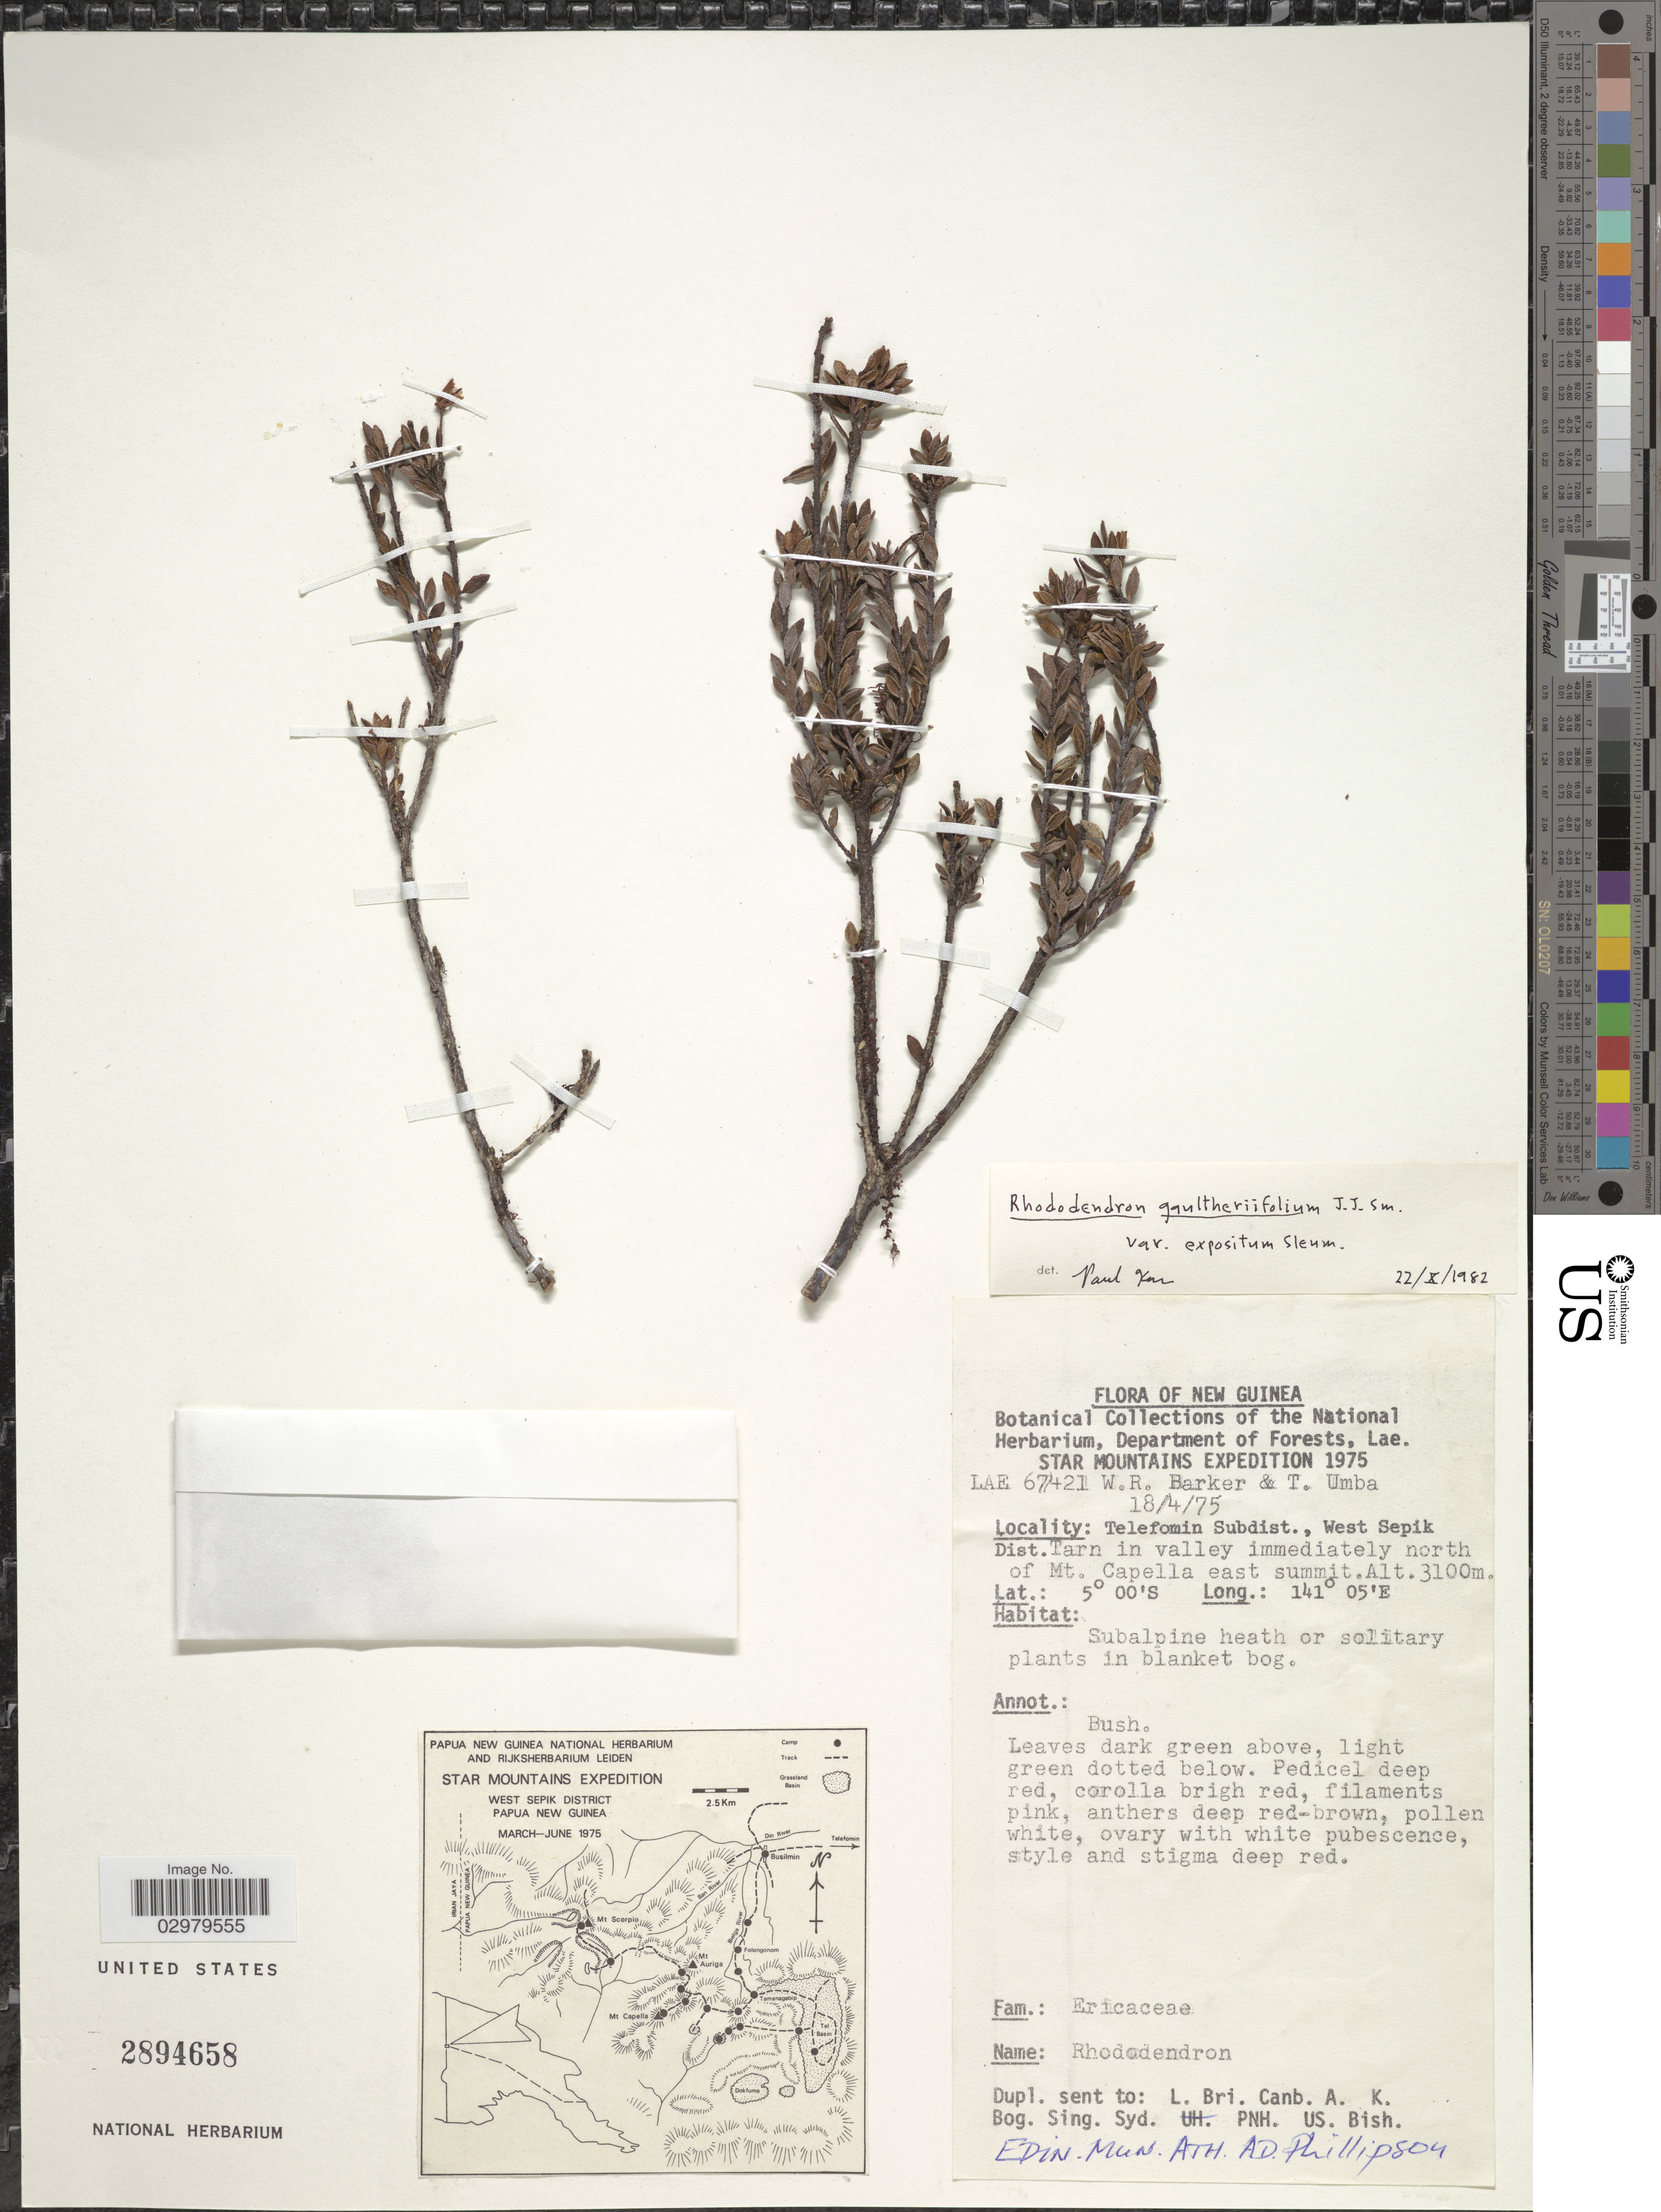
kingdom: Plantae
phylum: Tracheophyta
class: Magnoliopsida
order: Ericales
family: Ericaceae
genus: Rhododendron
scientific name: Rhododendron gaultheriifolium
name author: J.J. Sm.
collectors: W. R. Barker & T. Umba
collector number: LAE 67421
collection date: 1975-04-18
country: Papua New Guinea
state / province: Sandaun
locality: New Guinea. Telefomin Subdist., West Sepik Dist. Tarn in valley immediately north of Mt. Capella east summit.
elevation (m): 3100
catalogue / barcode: US 2894658